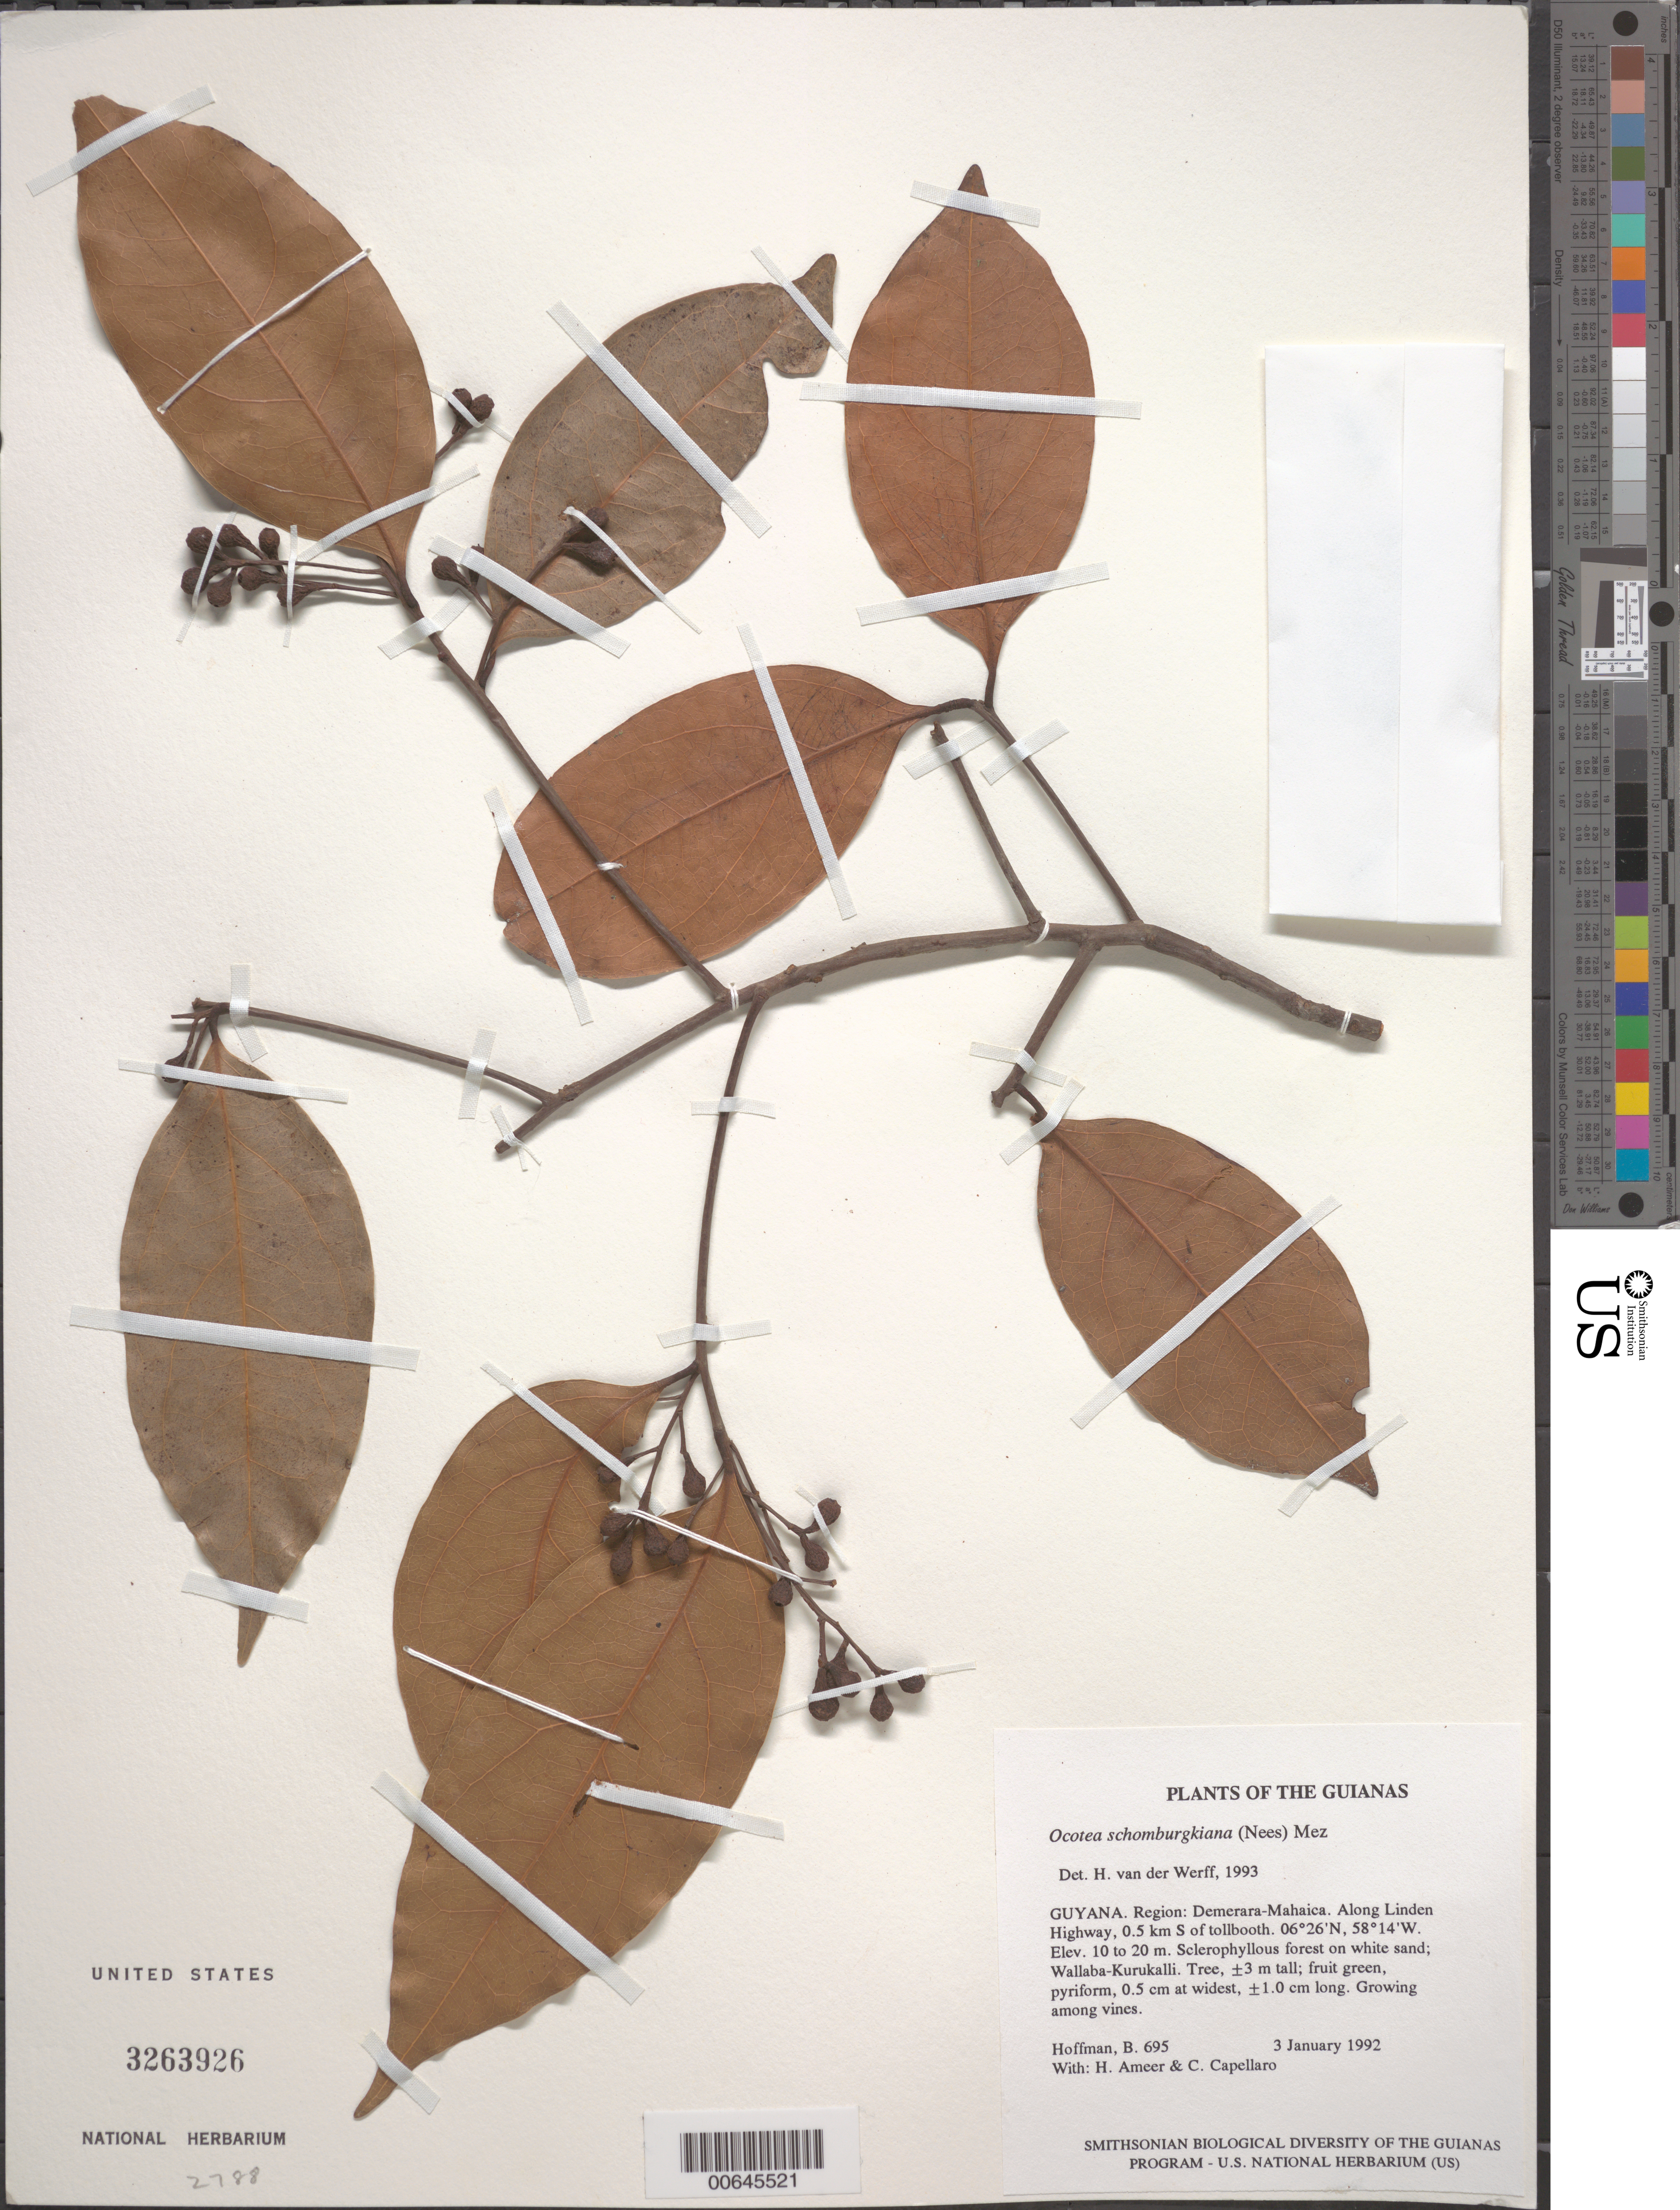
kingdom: Plantae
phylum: Tracheophyta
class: Magnoliopsida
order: Laurales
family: Lauraceae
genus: Ocotea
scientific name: Ocotea schomburgkiana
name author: (Nees) Mez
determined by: van der Werff, H., (MO), Missouri Botanical Garden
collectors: B. Hoffman, H. Ameer & C. Capellaro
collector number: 695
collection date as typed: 3 January 1992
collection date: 1992-01-03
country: Guyana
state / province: Demerara-Mahaica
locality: Along Linden Highway, 0.5 km S of tollbooth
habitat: Sclerophyllous forest on white sand; Wallaba-Kurukalli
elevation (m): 10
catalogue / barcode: US 3263926